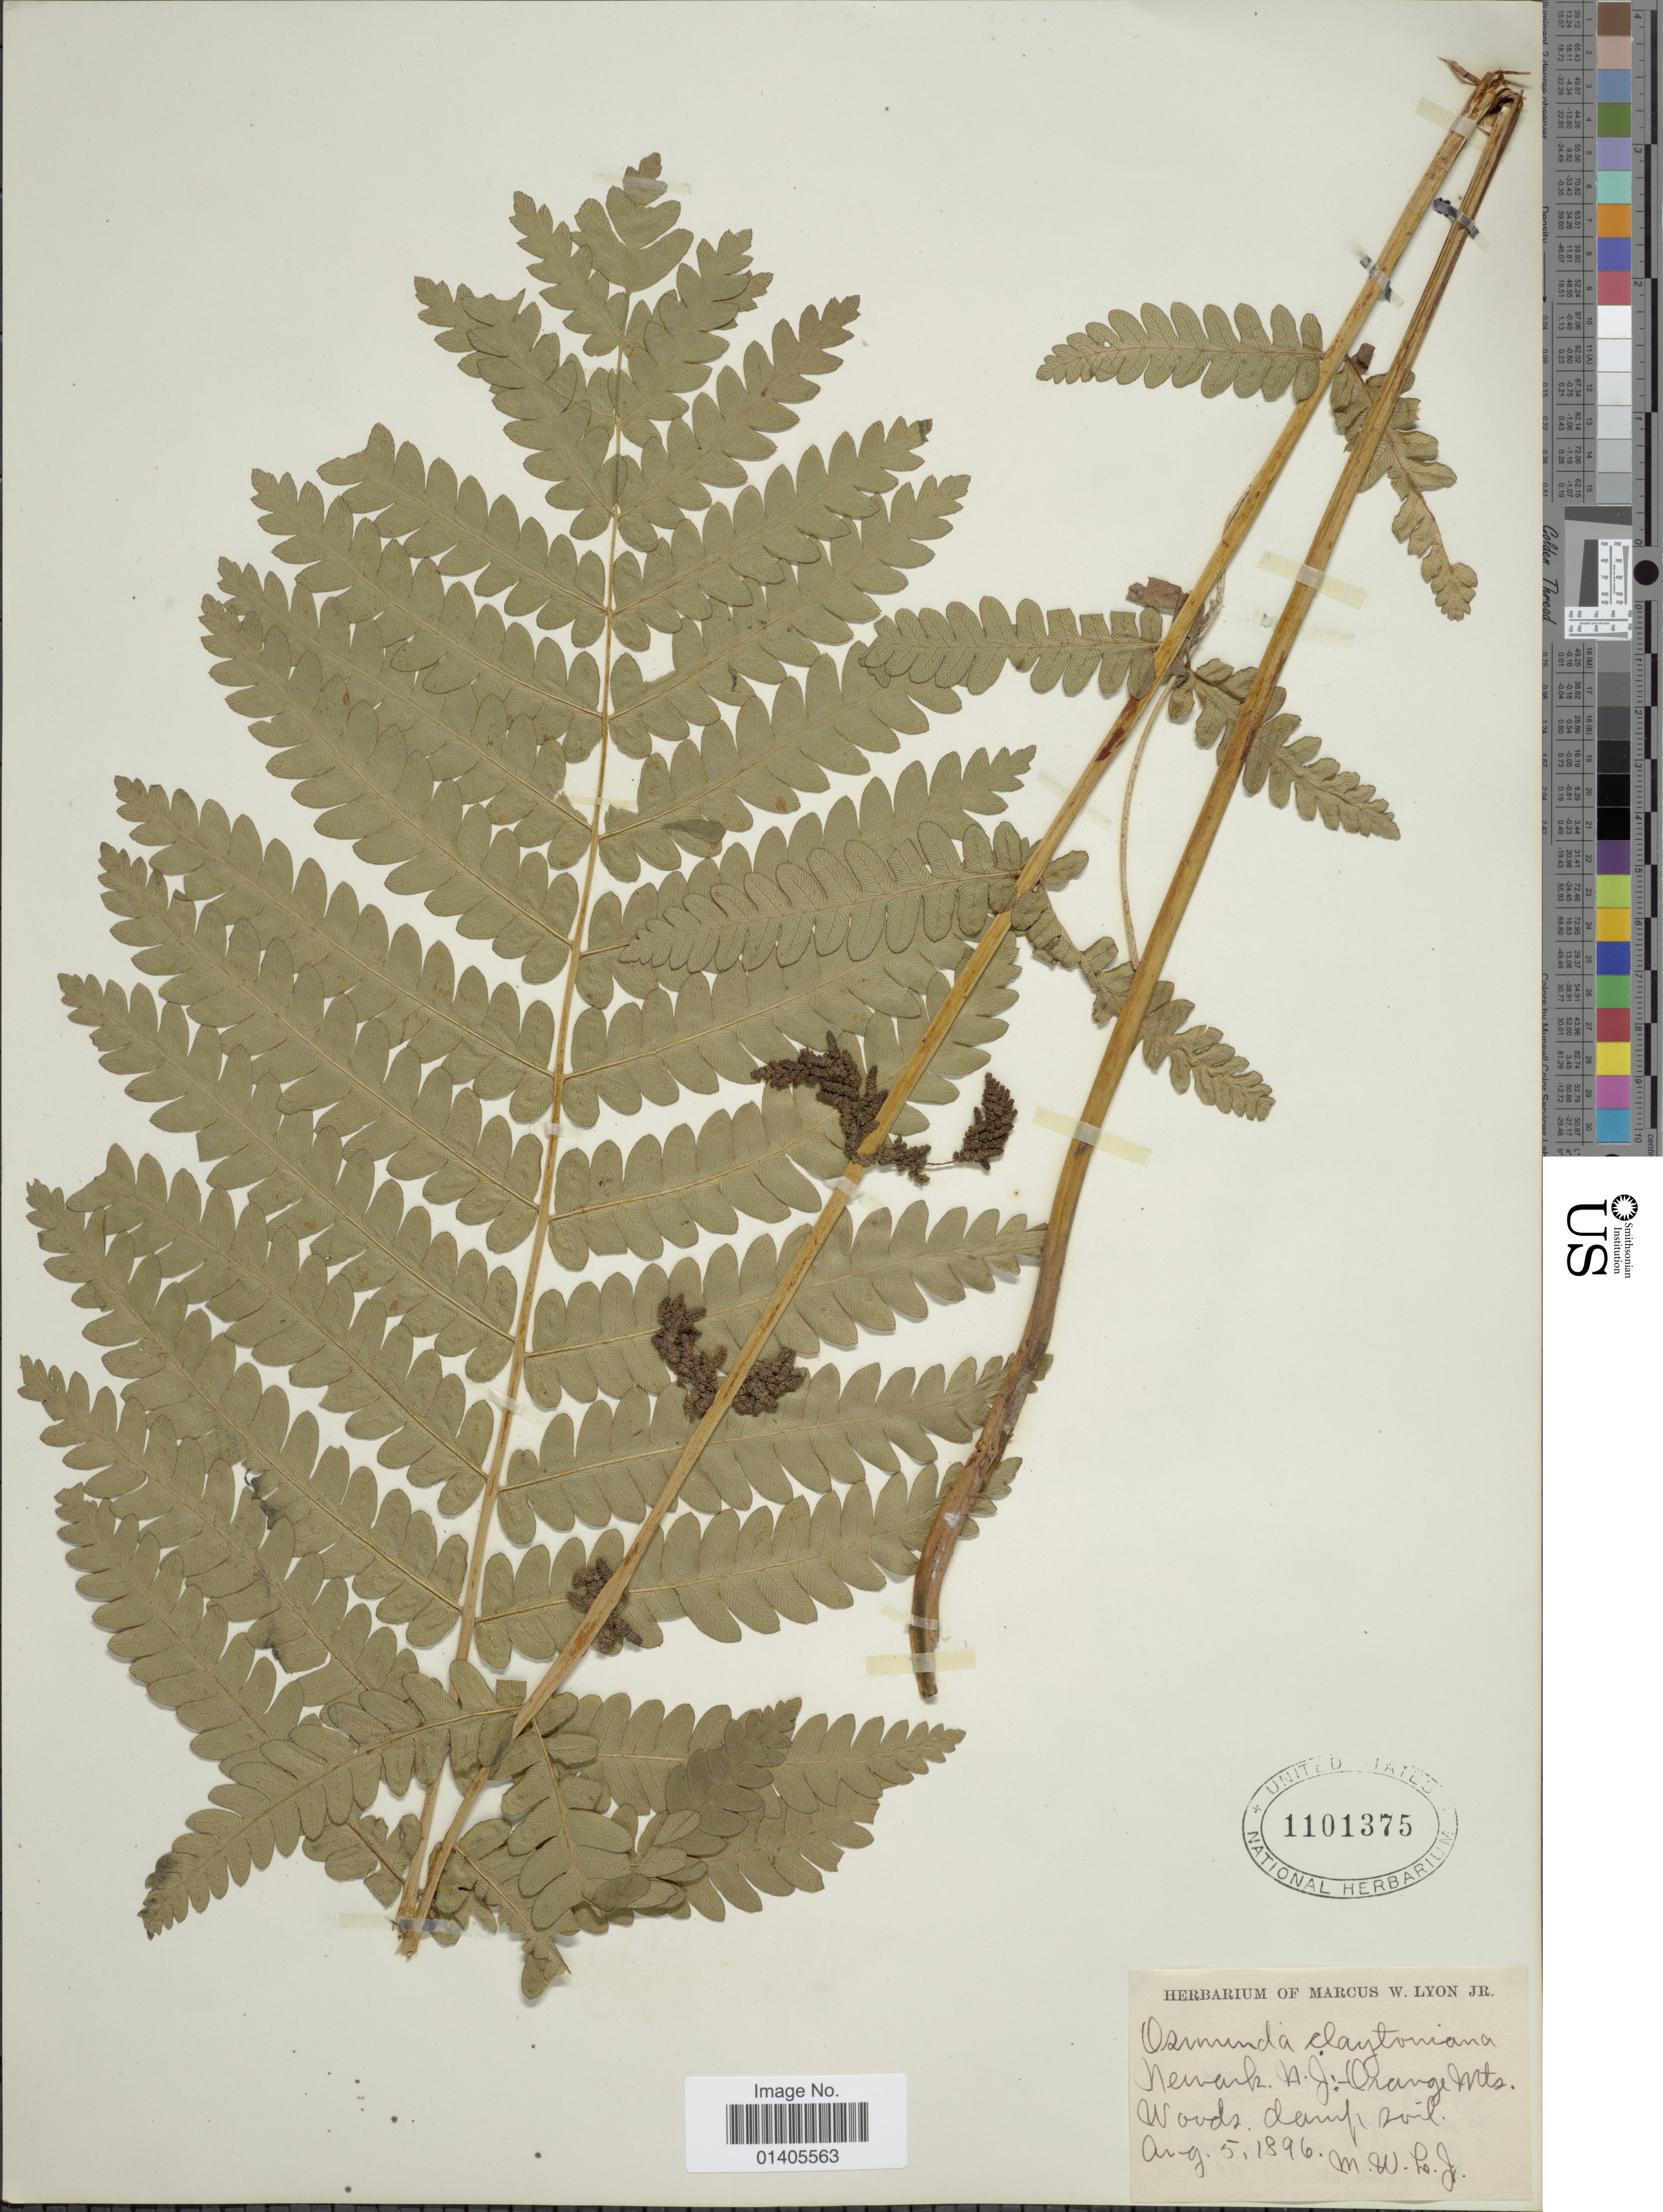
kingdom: Plantae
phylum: Tracheophyta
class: Polypodiopsida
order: Osmundales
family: Osmundaceae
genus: Osmunda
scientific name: Osmunda claytoniana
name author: (L.) Tagawa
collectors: M. W. Lyon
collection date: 1896-08-05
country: United States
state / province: New Jersey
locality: Newark, Orange Mts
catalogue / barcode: US 1101375